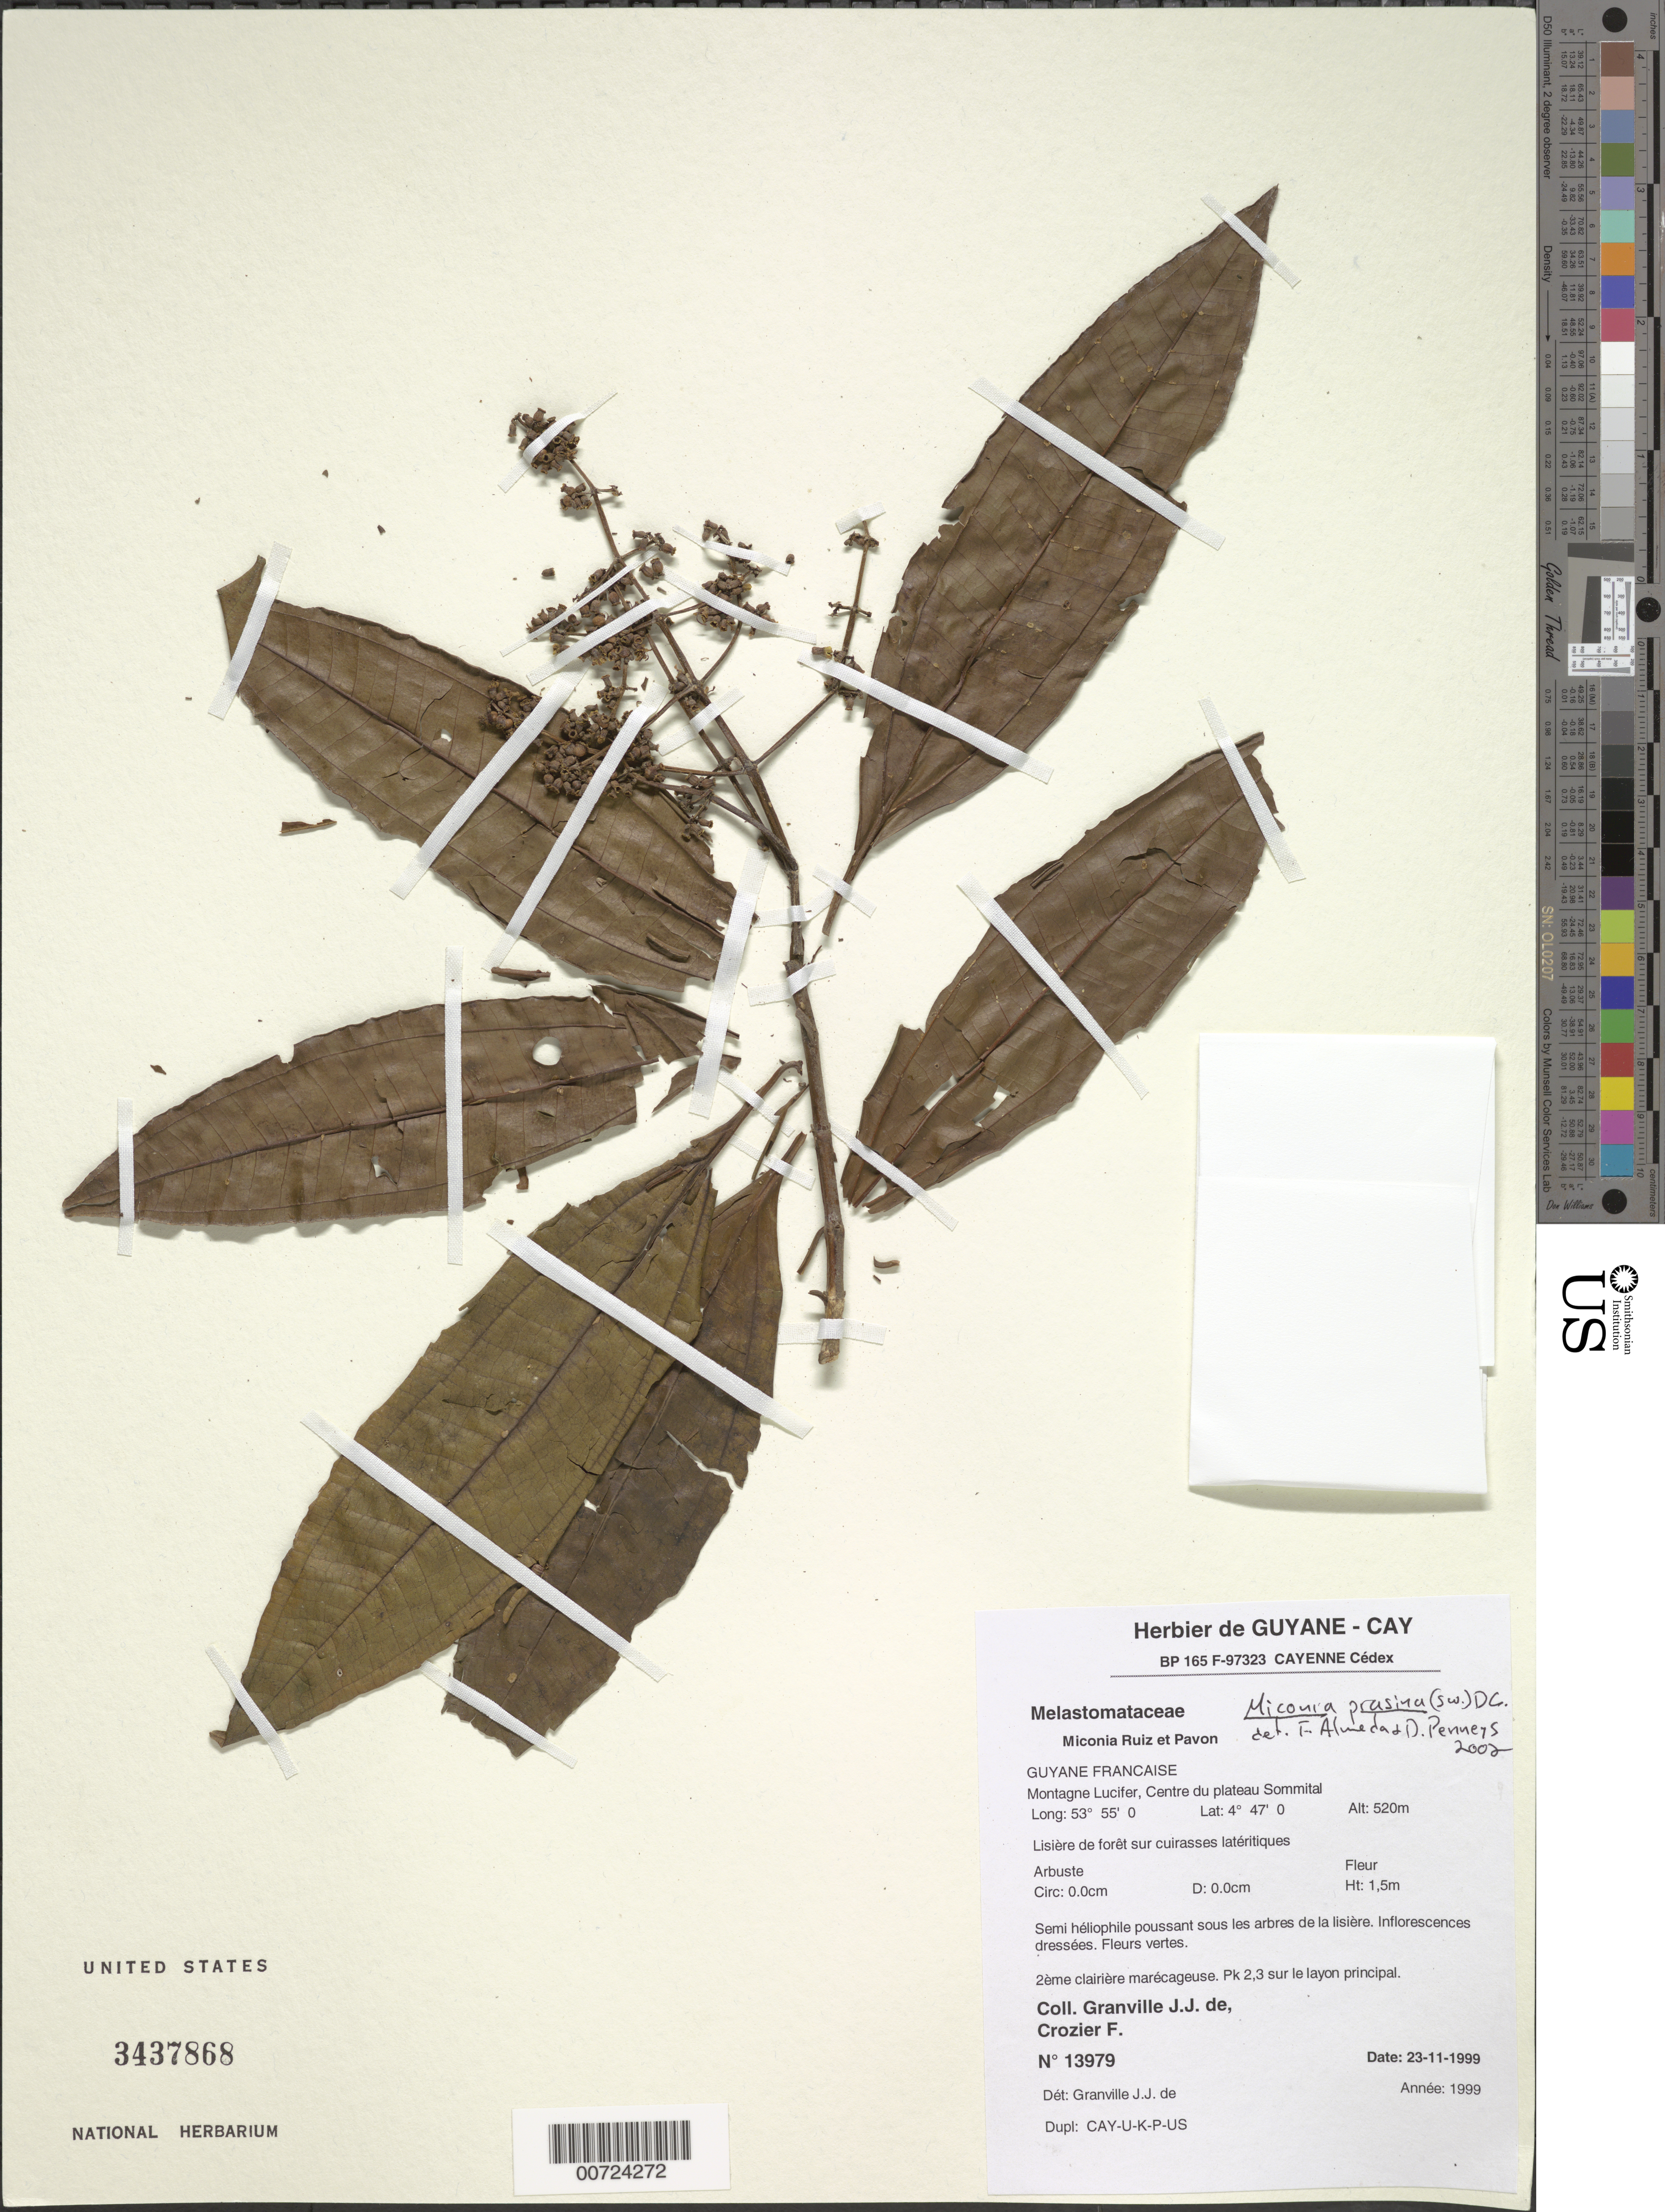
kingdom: Plantae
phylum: Tracheophyta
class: Magnoliopsida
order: Myrtales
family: Melastomataceae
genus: Miconia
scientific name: Miconia prasina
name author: (Sw.) DC.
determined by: Almeda, F.; Penneys, D. S.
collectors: J.-J. de Granville & F. Crozier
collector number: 13979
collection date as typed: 23-Nov-99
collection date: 1999-11-23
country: French Guiana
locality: Montagne Lucifer, centre du plateau Sommital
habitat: Edge of forest on laterite; marshy clearing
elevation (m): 520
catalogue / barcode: US 3437868